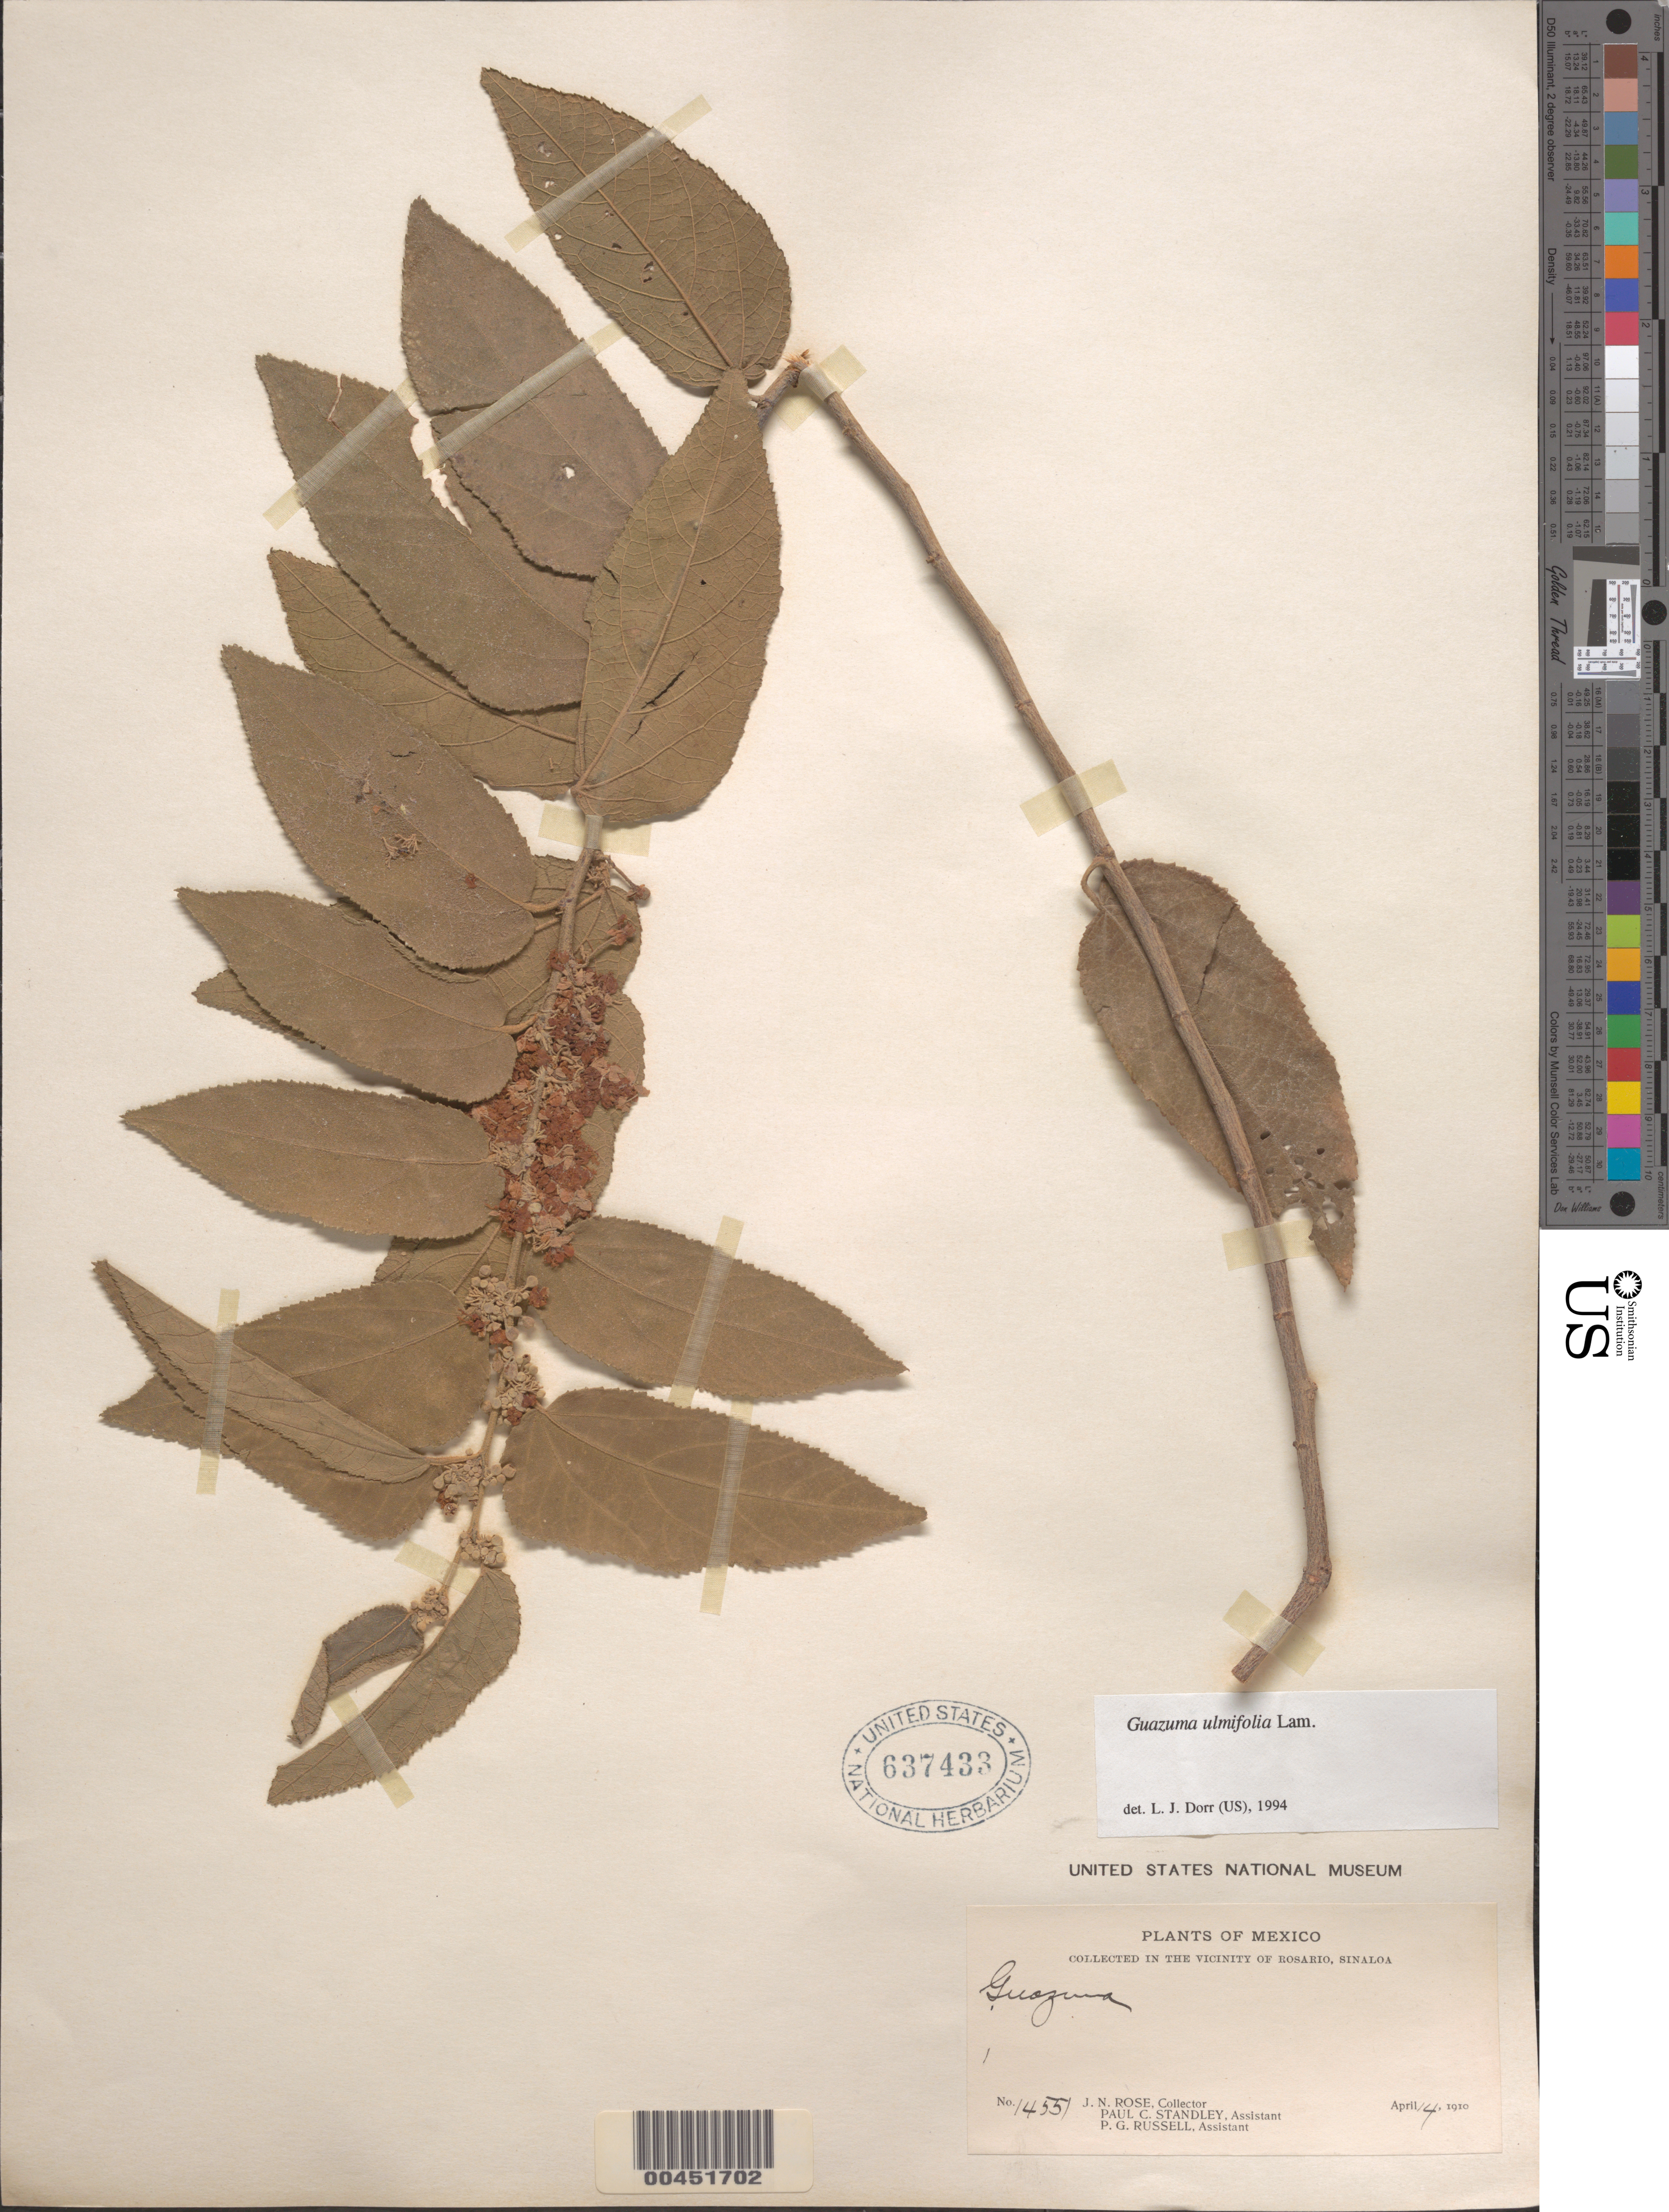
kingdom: Plantae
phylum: Tracheophyta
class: Magnoliopsida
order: Malvales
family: Malvaceae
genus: Guazuma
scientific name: Guazuma ulmifolia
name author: Lam.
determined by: Dorr, L. J., (BOT), Smithsonian Institution - National Museum of Natural History (UNITED STATES)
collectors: J. N. Rose, P. C. Standley & P. G. Russell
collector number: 14551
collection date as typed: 14 Apr 1910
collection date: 1910-04-14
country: Mexico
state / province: Sinaloa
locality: Vicinity of Rosario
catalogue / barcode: US 637433